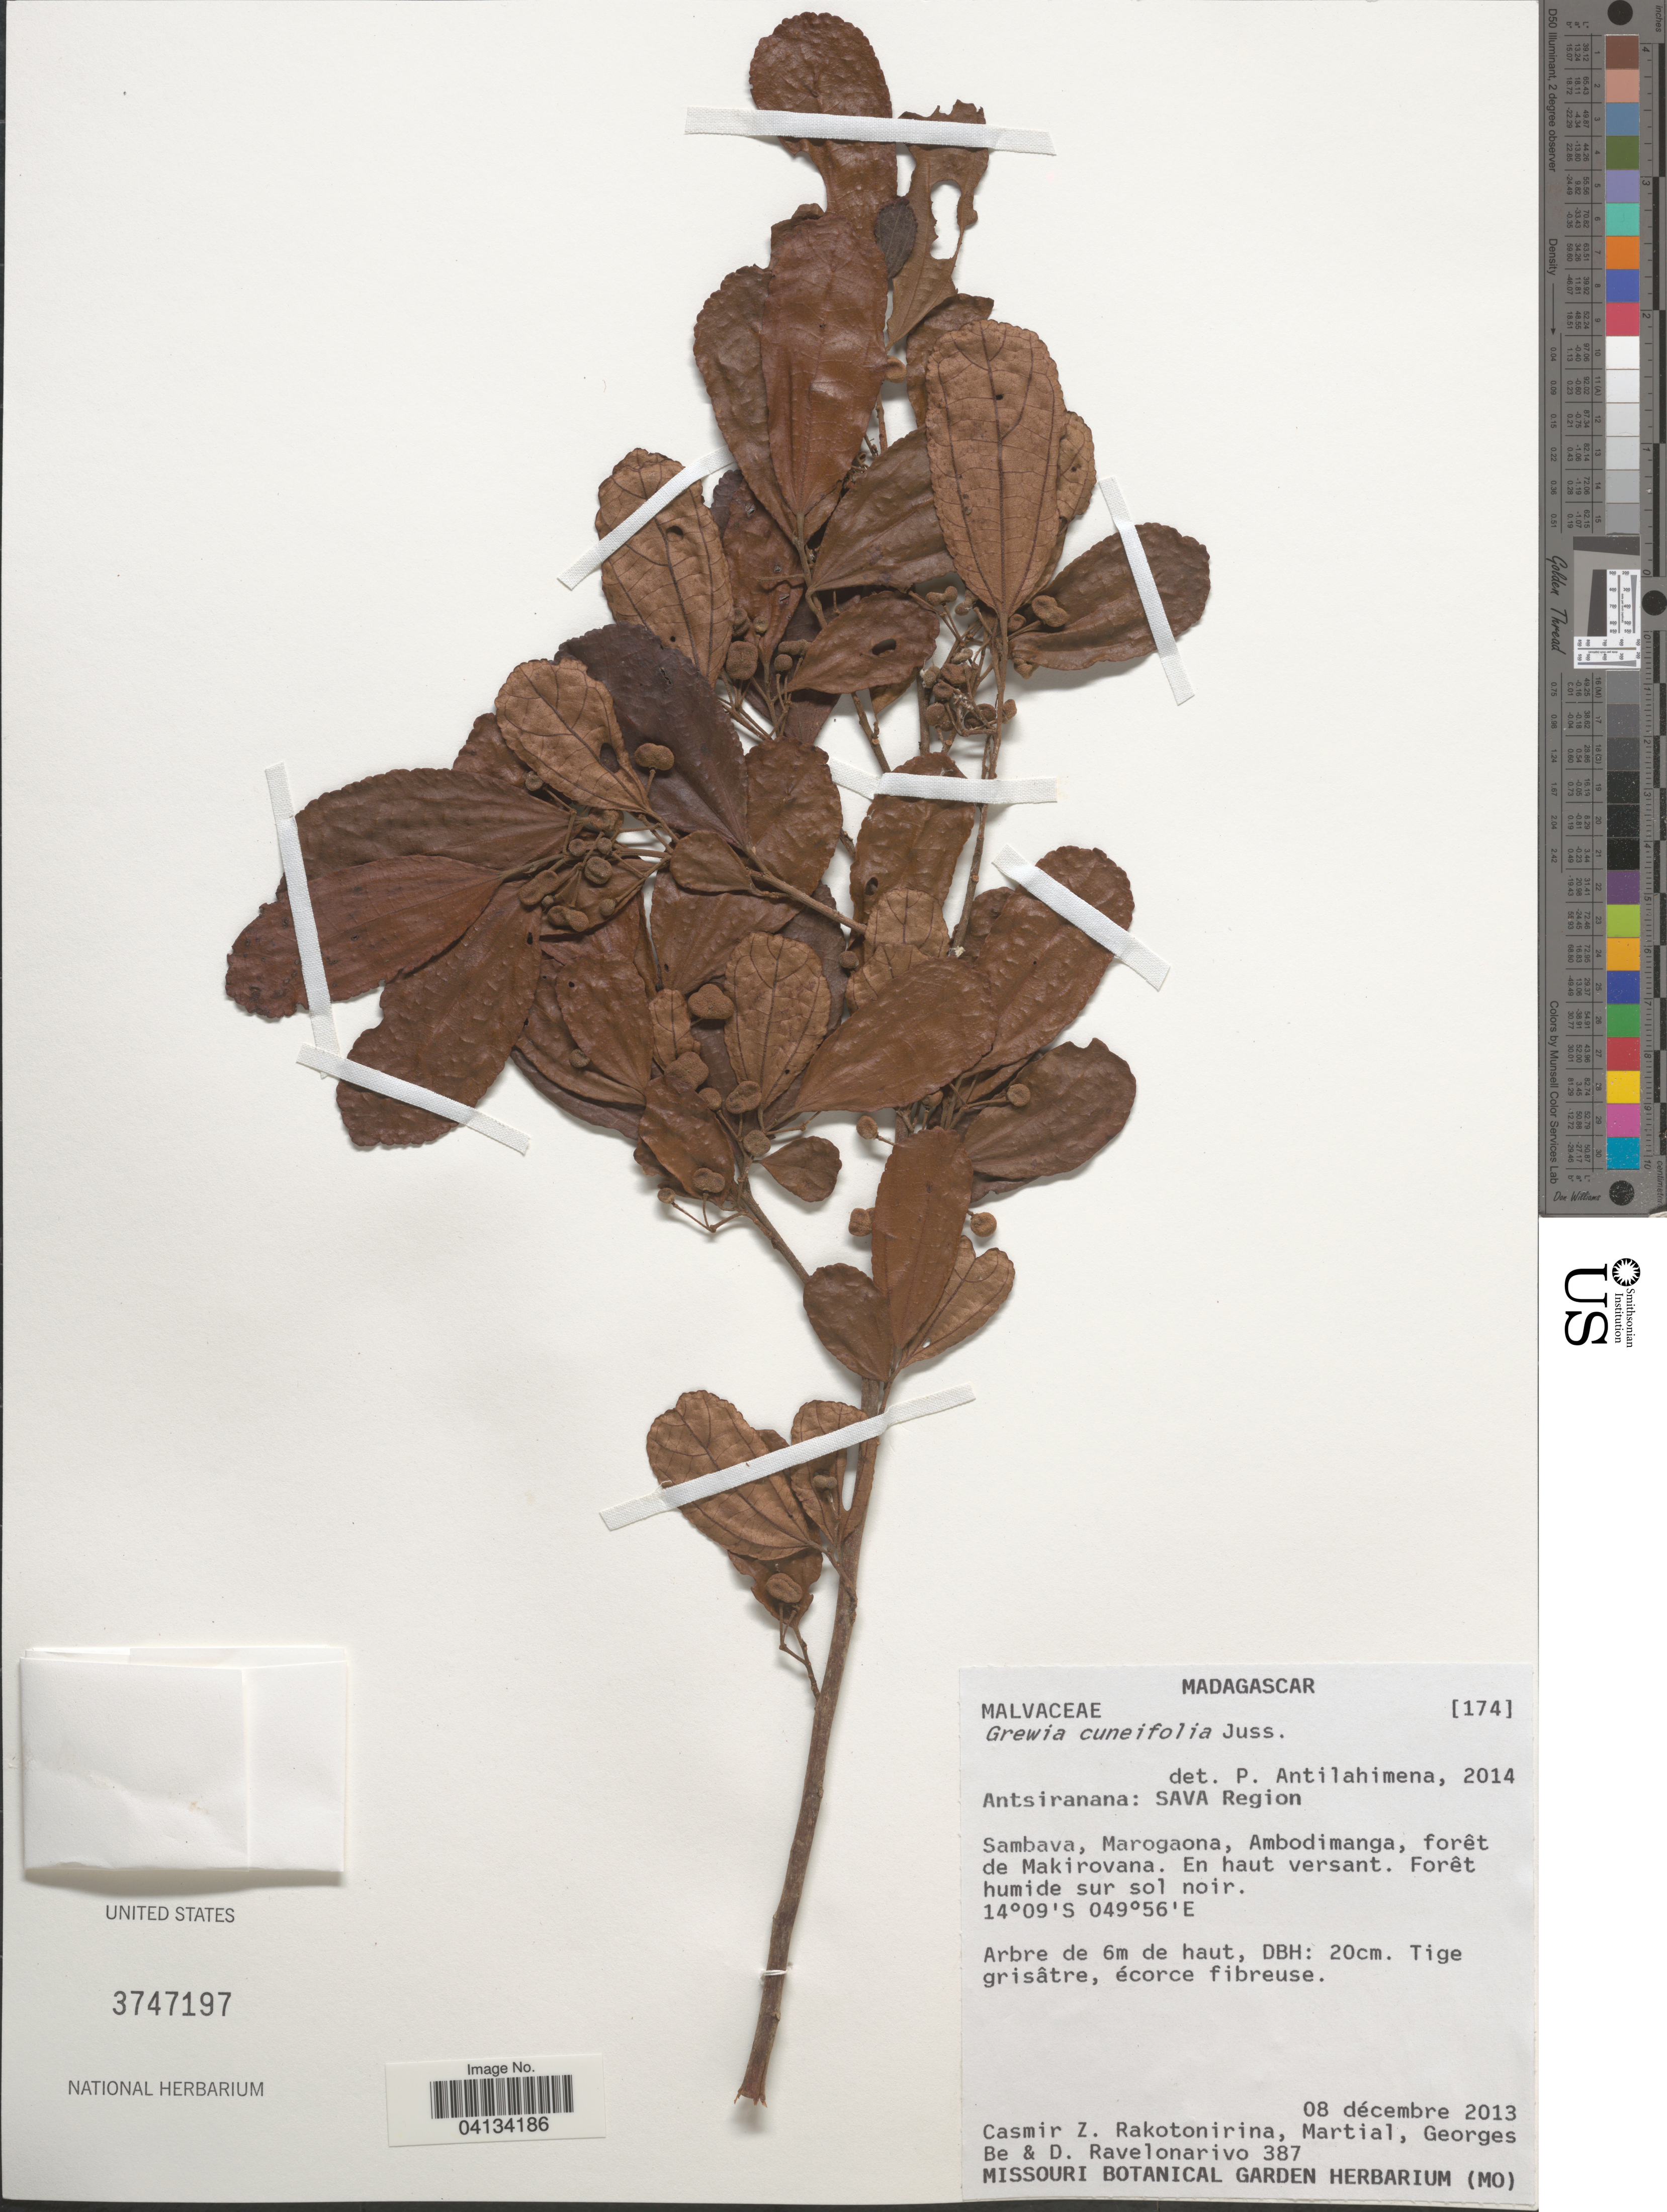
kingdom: Plantae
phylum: Tracheophyta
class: Magnoliopsida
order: Malvales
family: Malvaceae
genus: Grewia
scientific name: Grewia cuneifolia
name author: Juss.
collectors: C. Rakotonirina, Martial, G. Be & D. Ravelonarivo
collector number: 387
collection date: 2013-12-08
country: Madagascar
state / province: Sava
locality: Sava Region. Sambava, Marogaona, Ambodimanga, forêt de Makirovana.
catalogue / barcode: US 3747197